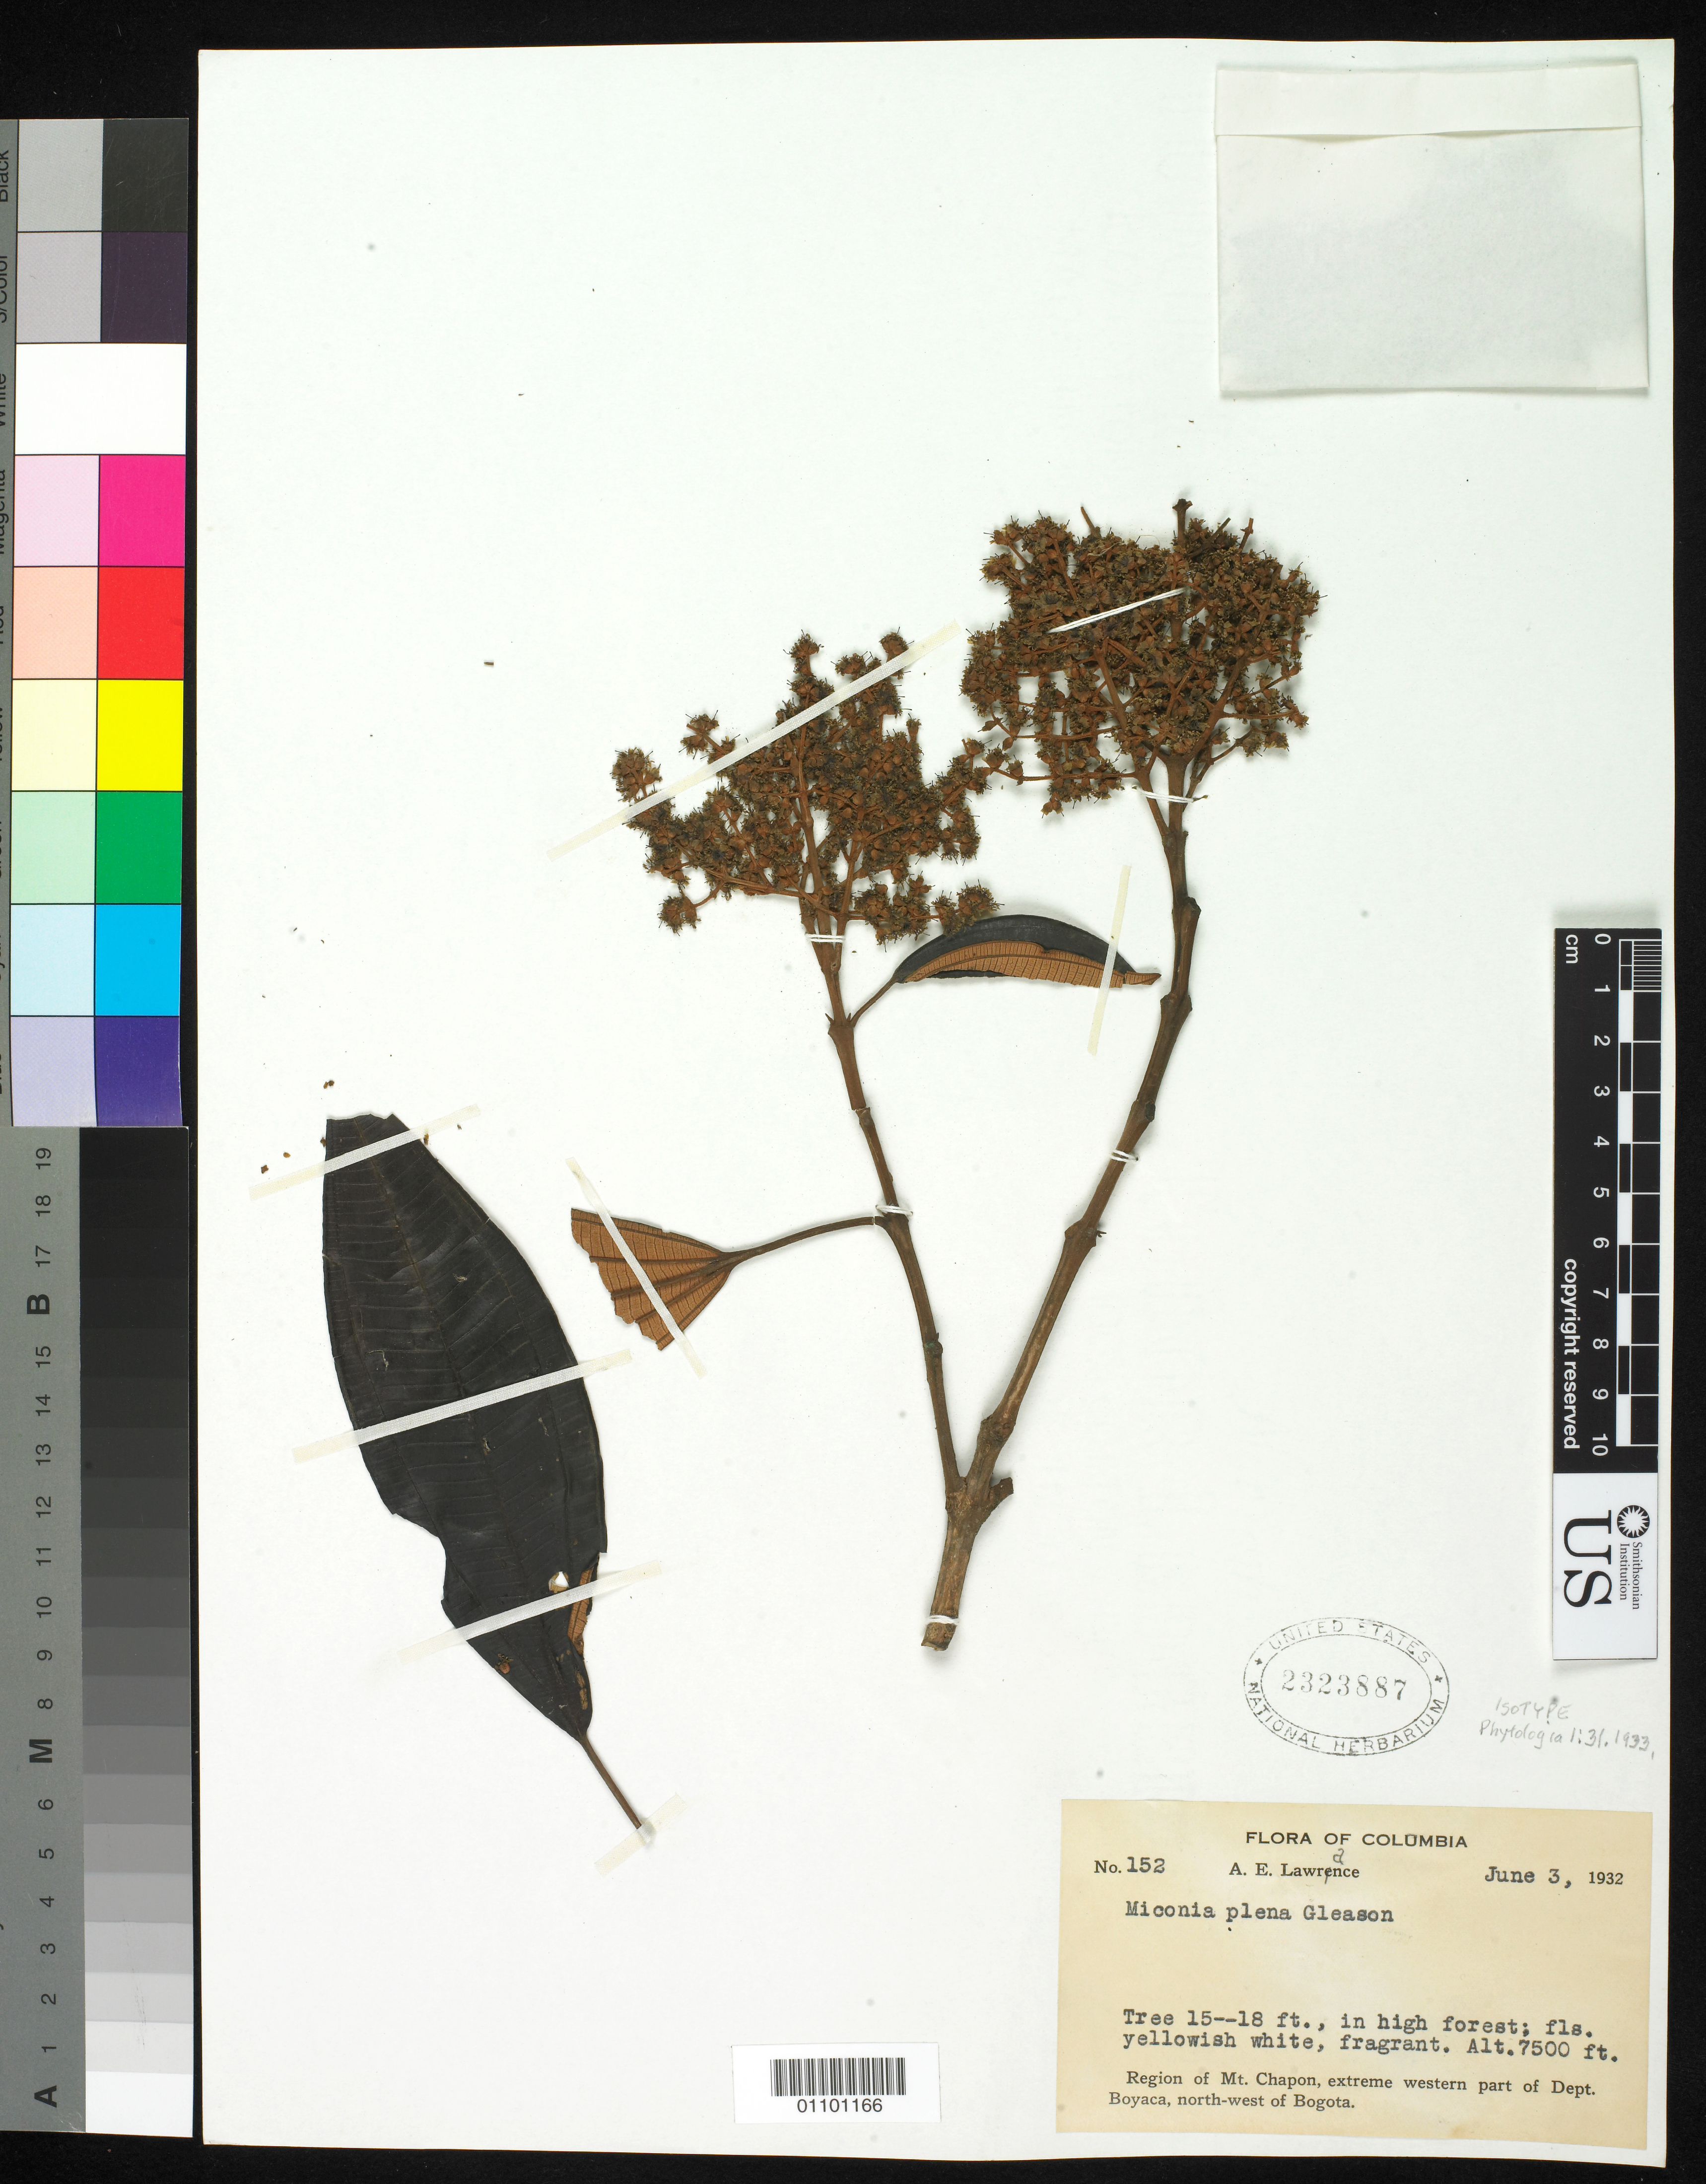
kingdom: Plantae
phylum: Tracheophyta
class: Magnoliopsida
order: Myrtales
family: Melastomataceae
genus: Miconia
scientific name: Miconia plena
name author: Gleason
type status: Isotype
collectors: A. Lawrance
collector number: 152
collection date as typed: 03 Jun 1932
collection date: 1932-06-03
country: Colombia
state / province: Boyacá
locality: Mt. Chapon region, extreme W part of Boyaca Dept., NW of Bogota.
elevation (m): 2286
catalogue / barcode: US 2323887